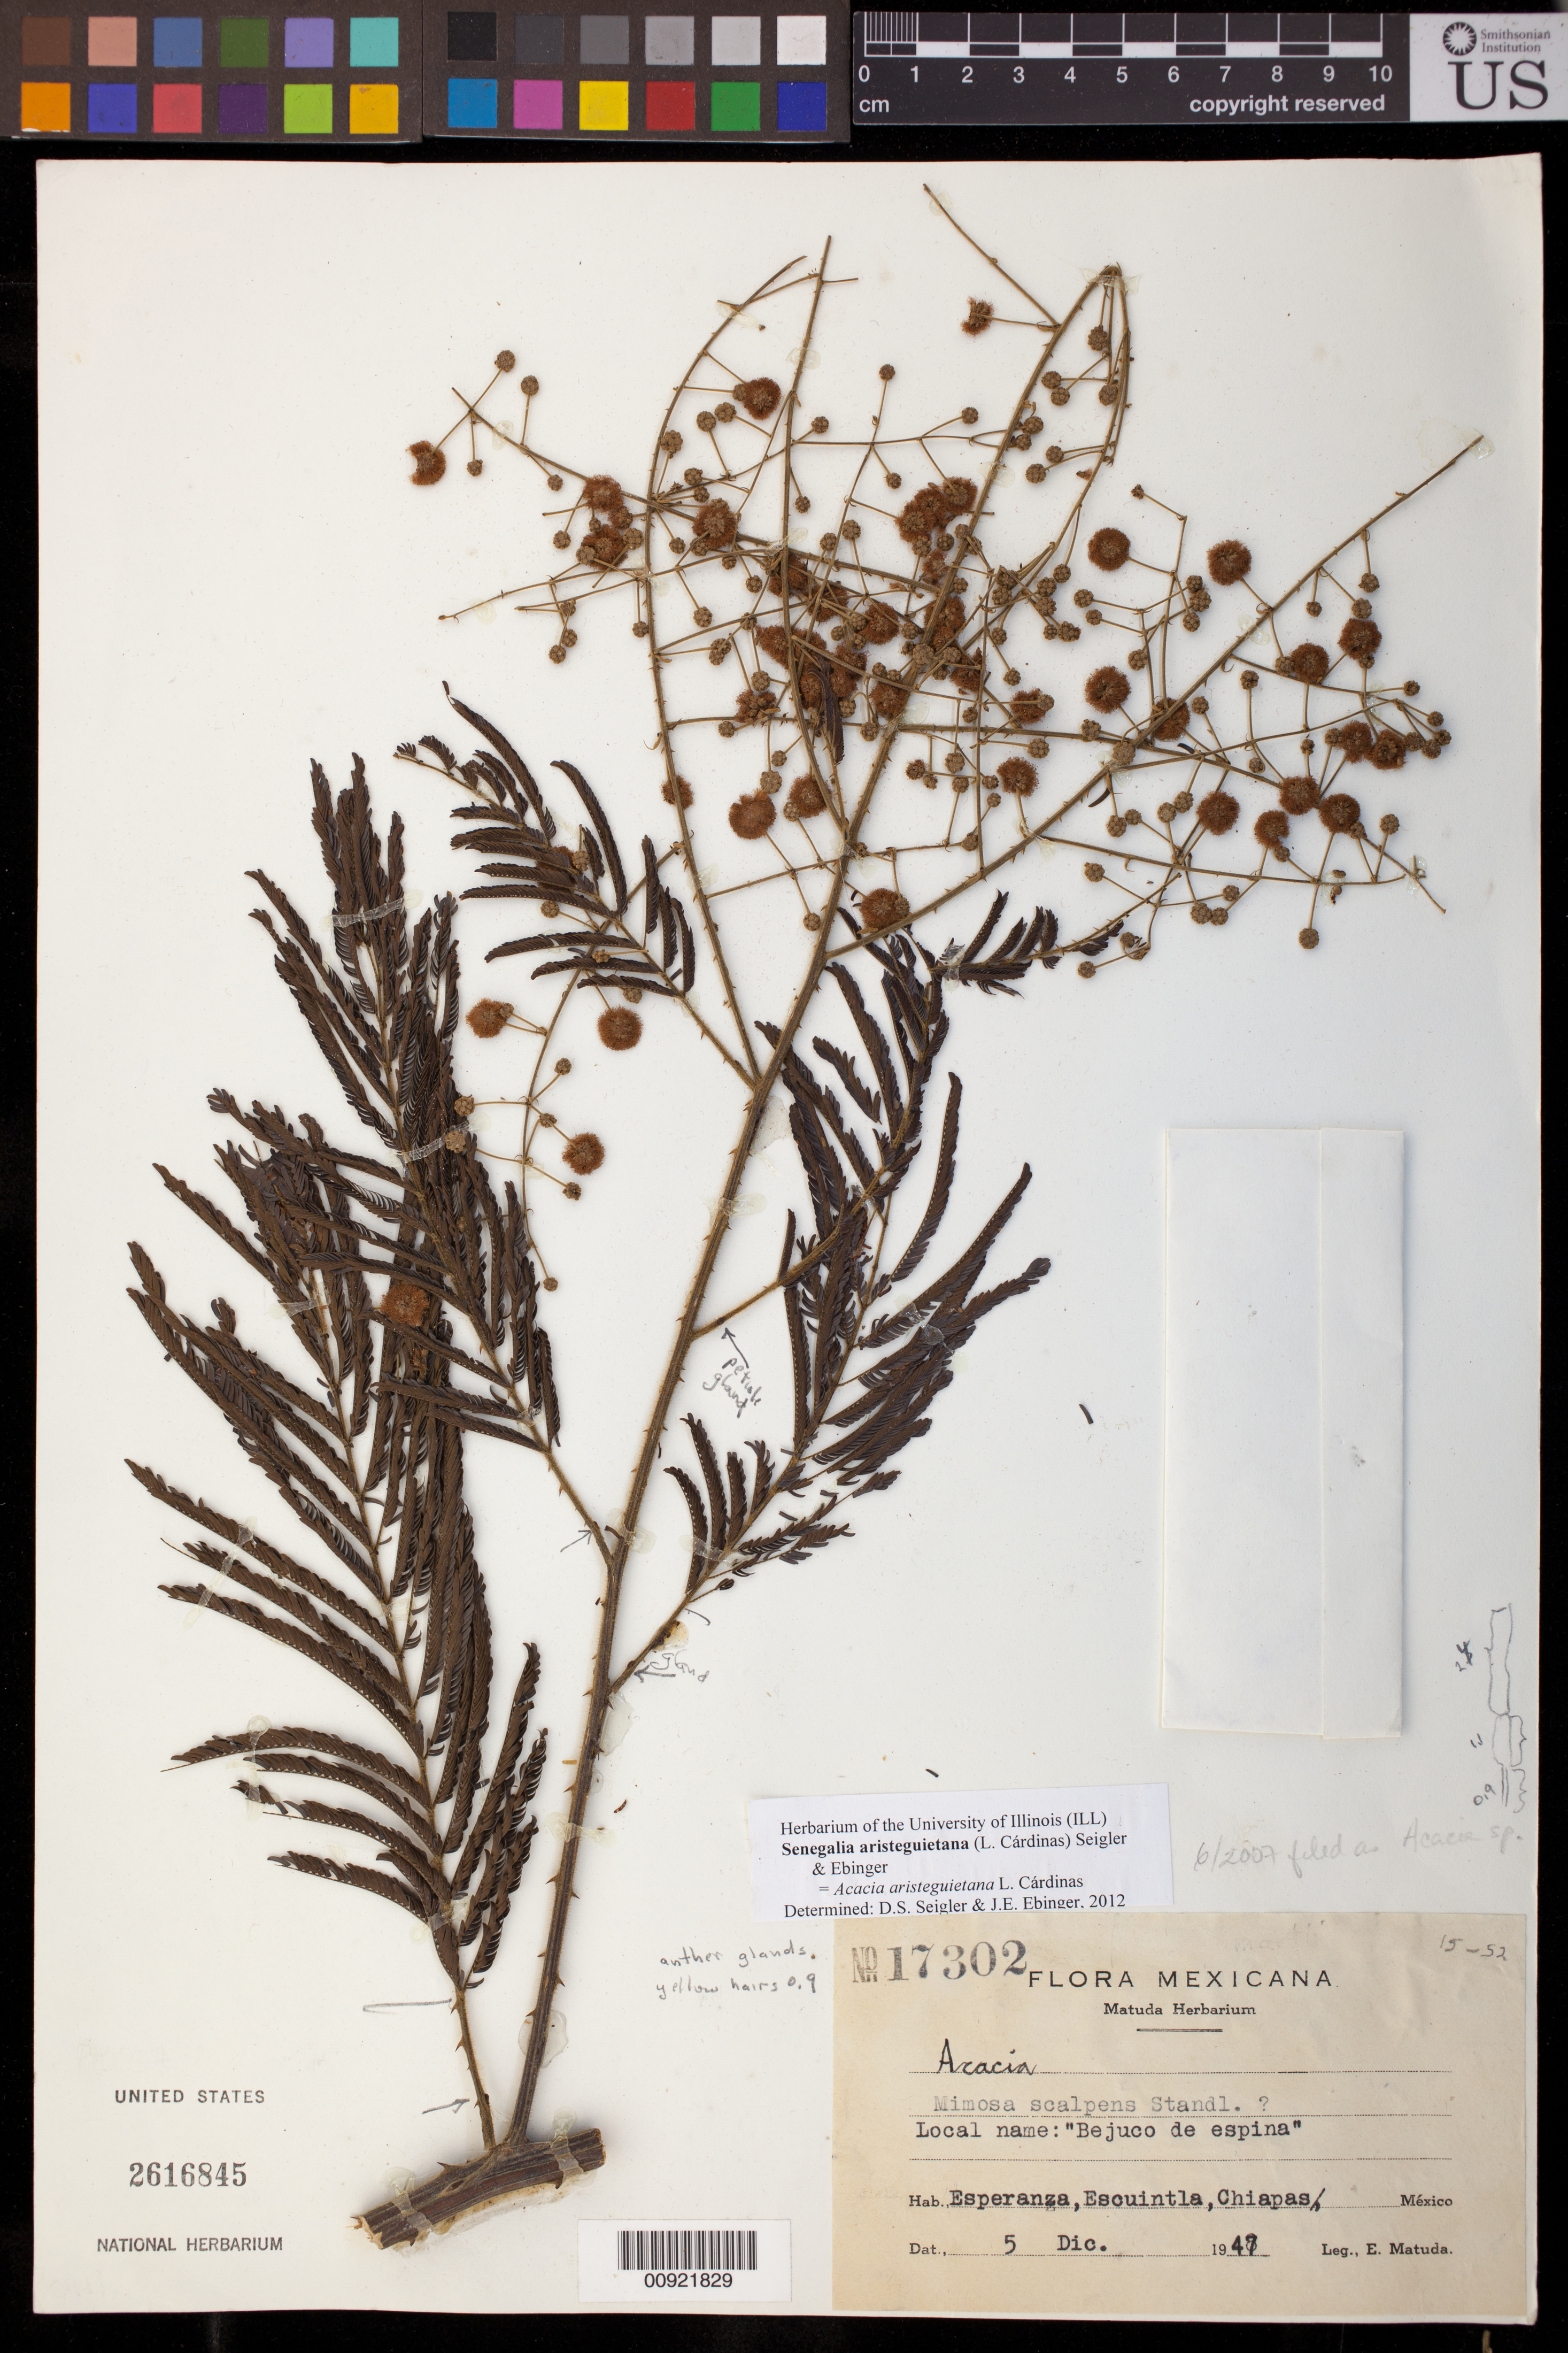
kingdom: Plantae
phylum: Tracheophyta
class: Magnoliopsida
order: Fabales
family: Fabaceae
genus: Senegalia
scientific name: Senegalia aristeguietana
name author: (L. Cárdenas) Seigler & Ebinger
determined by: Seigler, David S.; Ebinger, J. E.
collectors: E. Matuda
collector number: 17302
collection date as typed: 05 Dec 1947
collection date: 1947-12-05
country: Mexico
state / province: Chiapas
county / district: Escuintla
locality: Esperanza, Escuintla, Chiapas.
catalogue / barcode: US 2616845